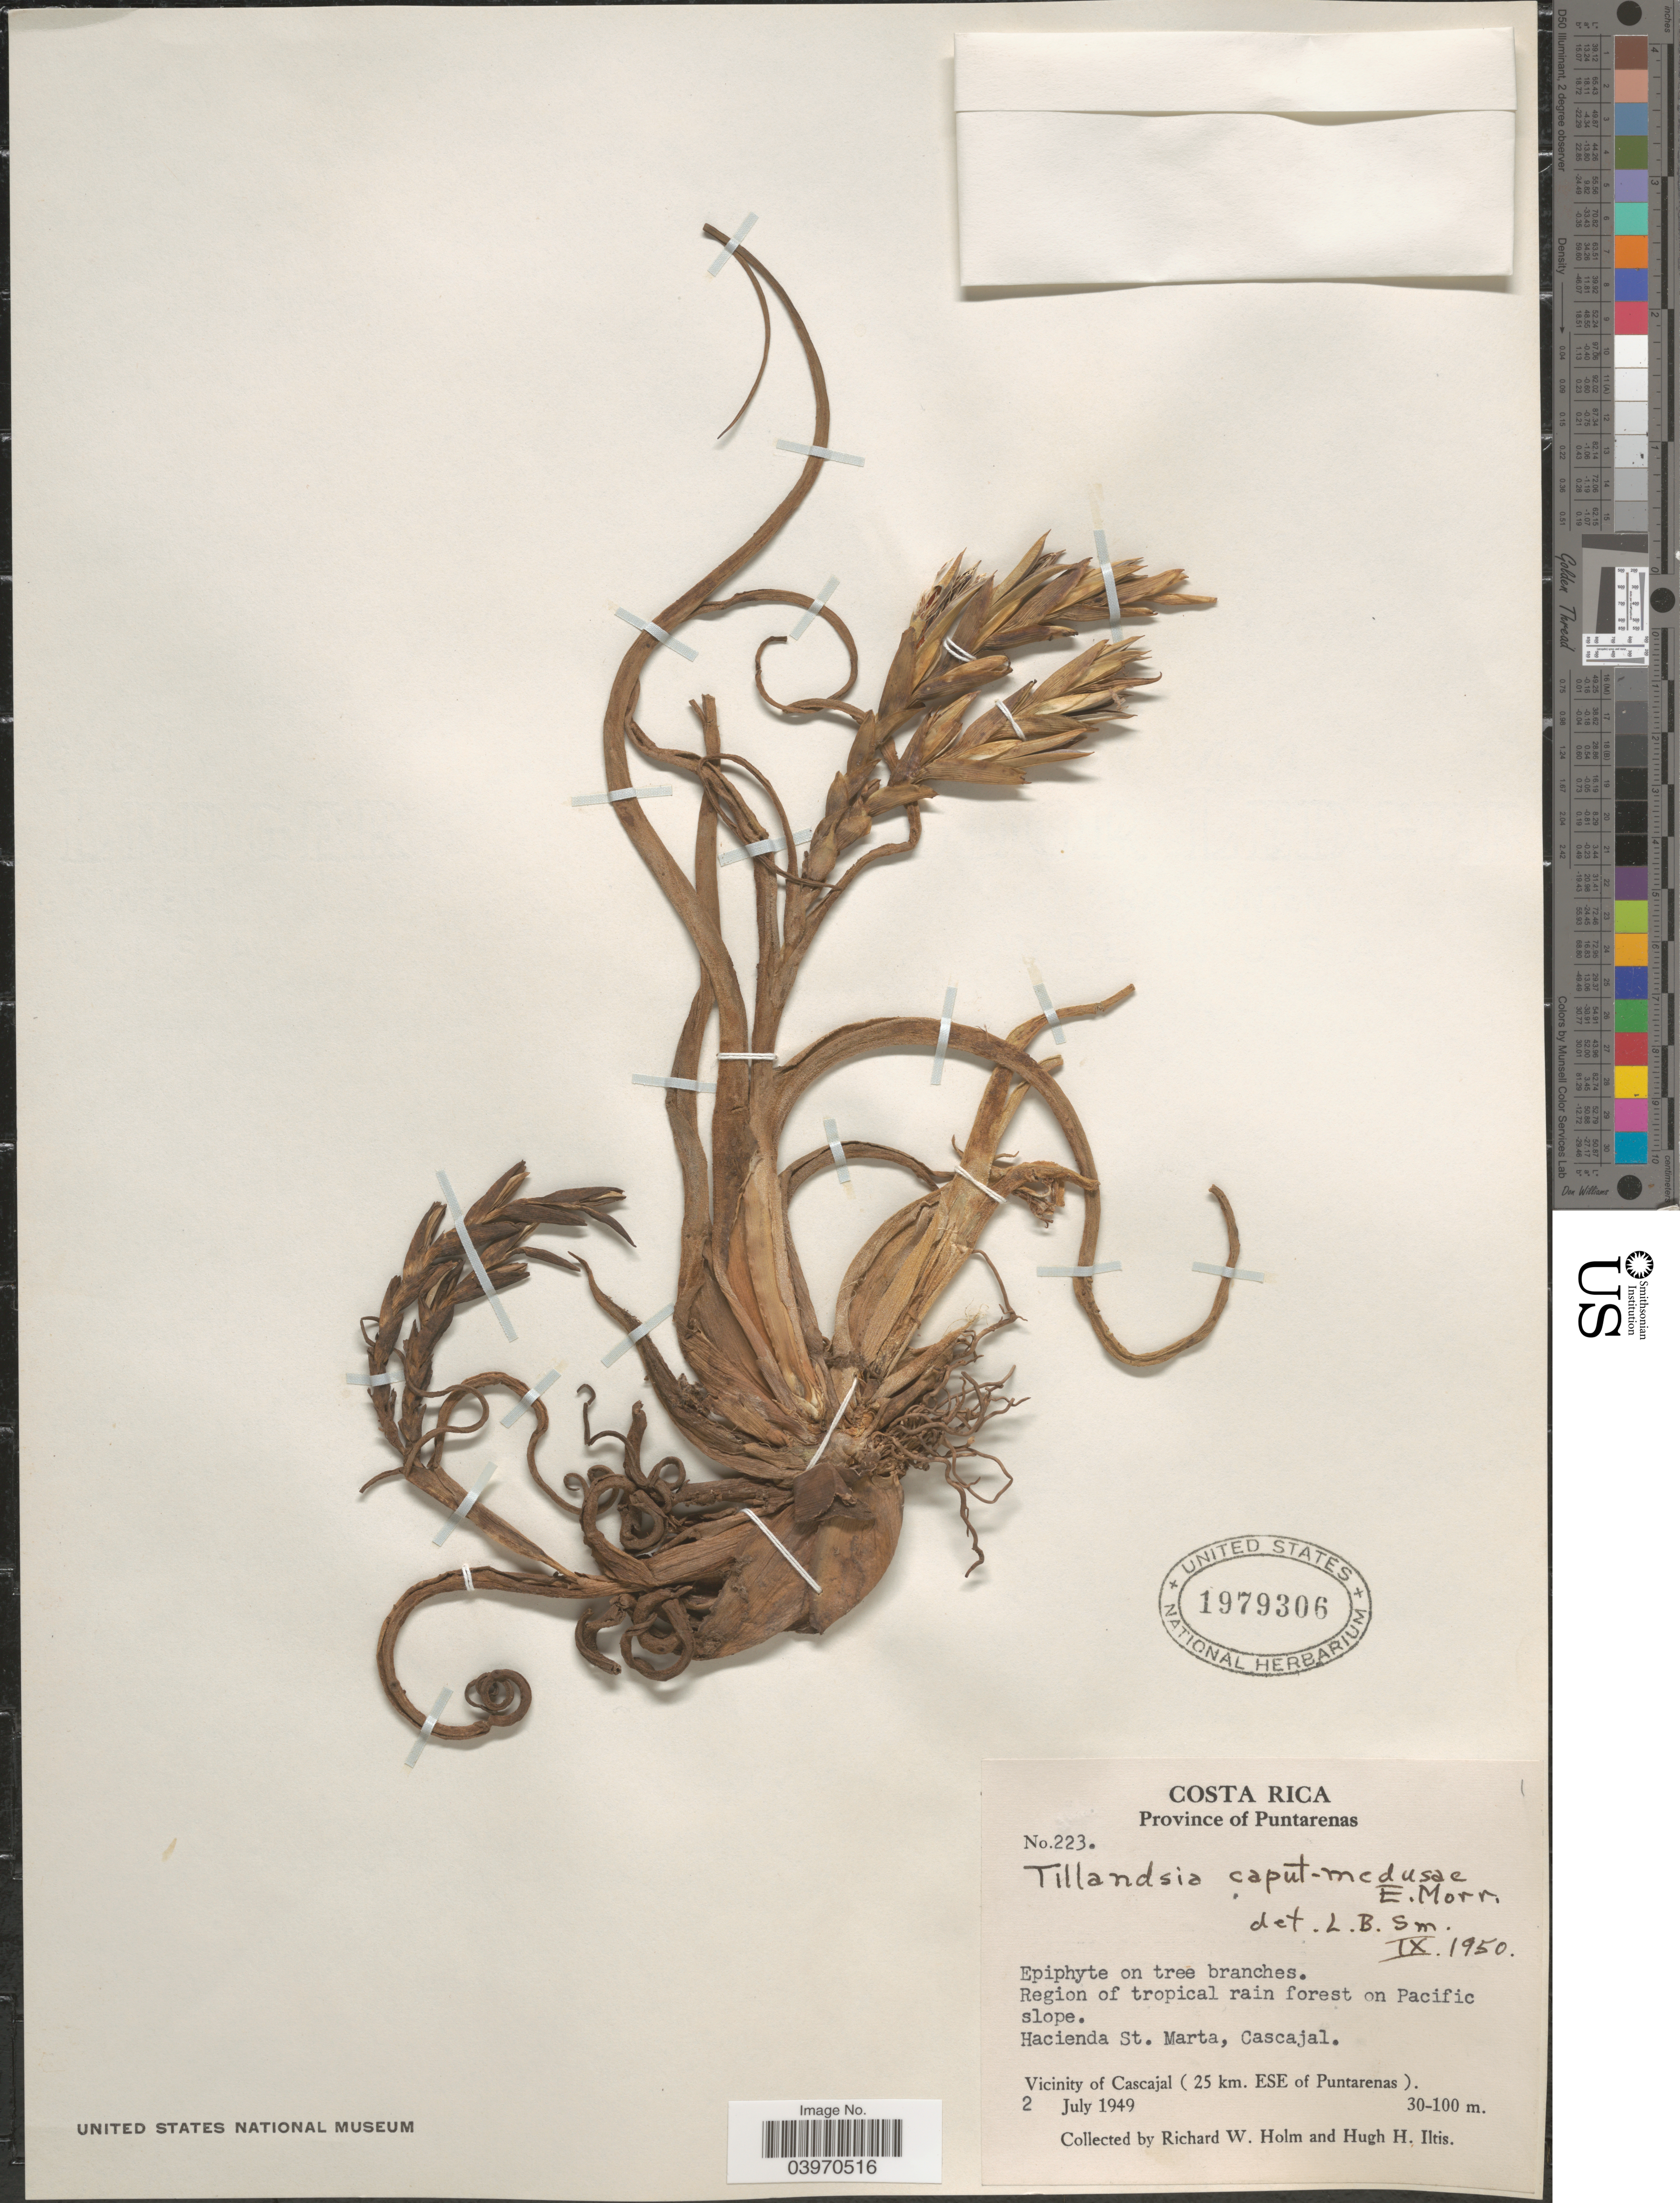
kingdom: Plantae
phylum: Tracheophyta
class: Liliopsida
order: Poales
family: Bromeliaceae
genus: Tillandsia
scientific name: Tillandsia caput-medusae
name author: É. Morren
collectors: R. W. Holm & H. Iltis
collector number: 223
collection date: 1949-07-02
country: Costa Rica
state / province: Puntarenas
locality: Region of tropical rain forest on Pacific slope. Hacienda St. Marta, Cascajal. Vicinity of Cascajal (25 km. ESE of Puntarenas).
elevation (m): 30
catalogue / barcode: US 1979306